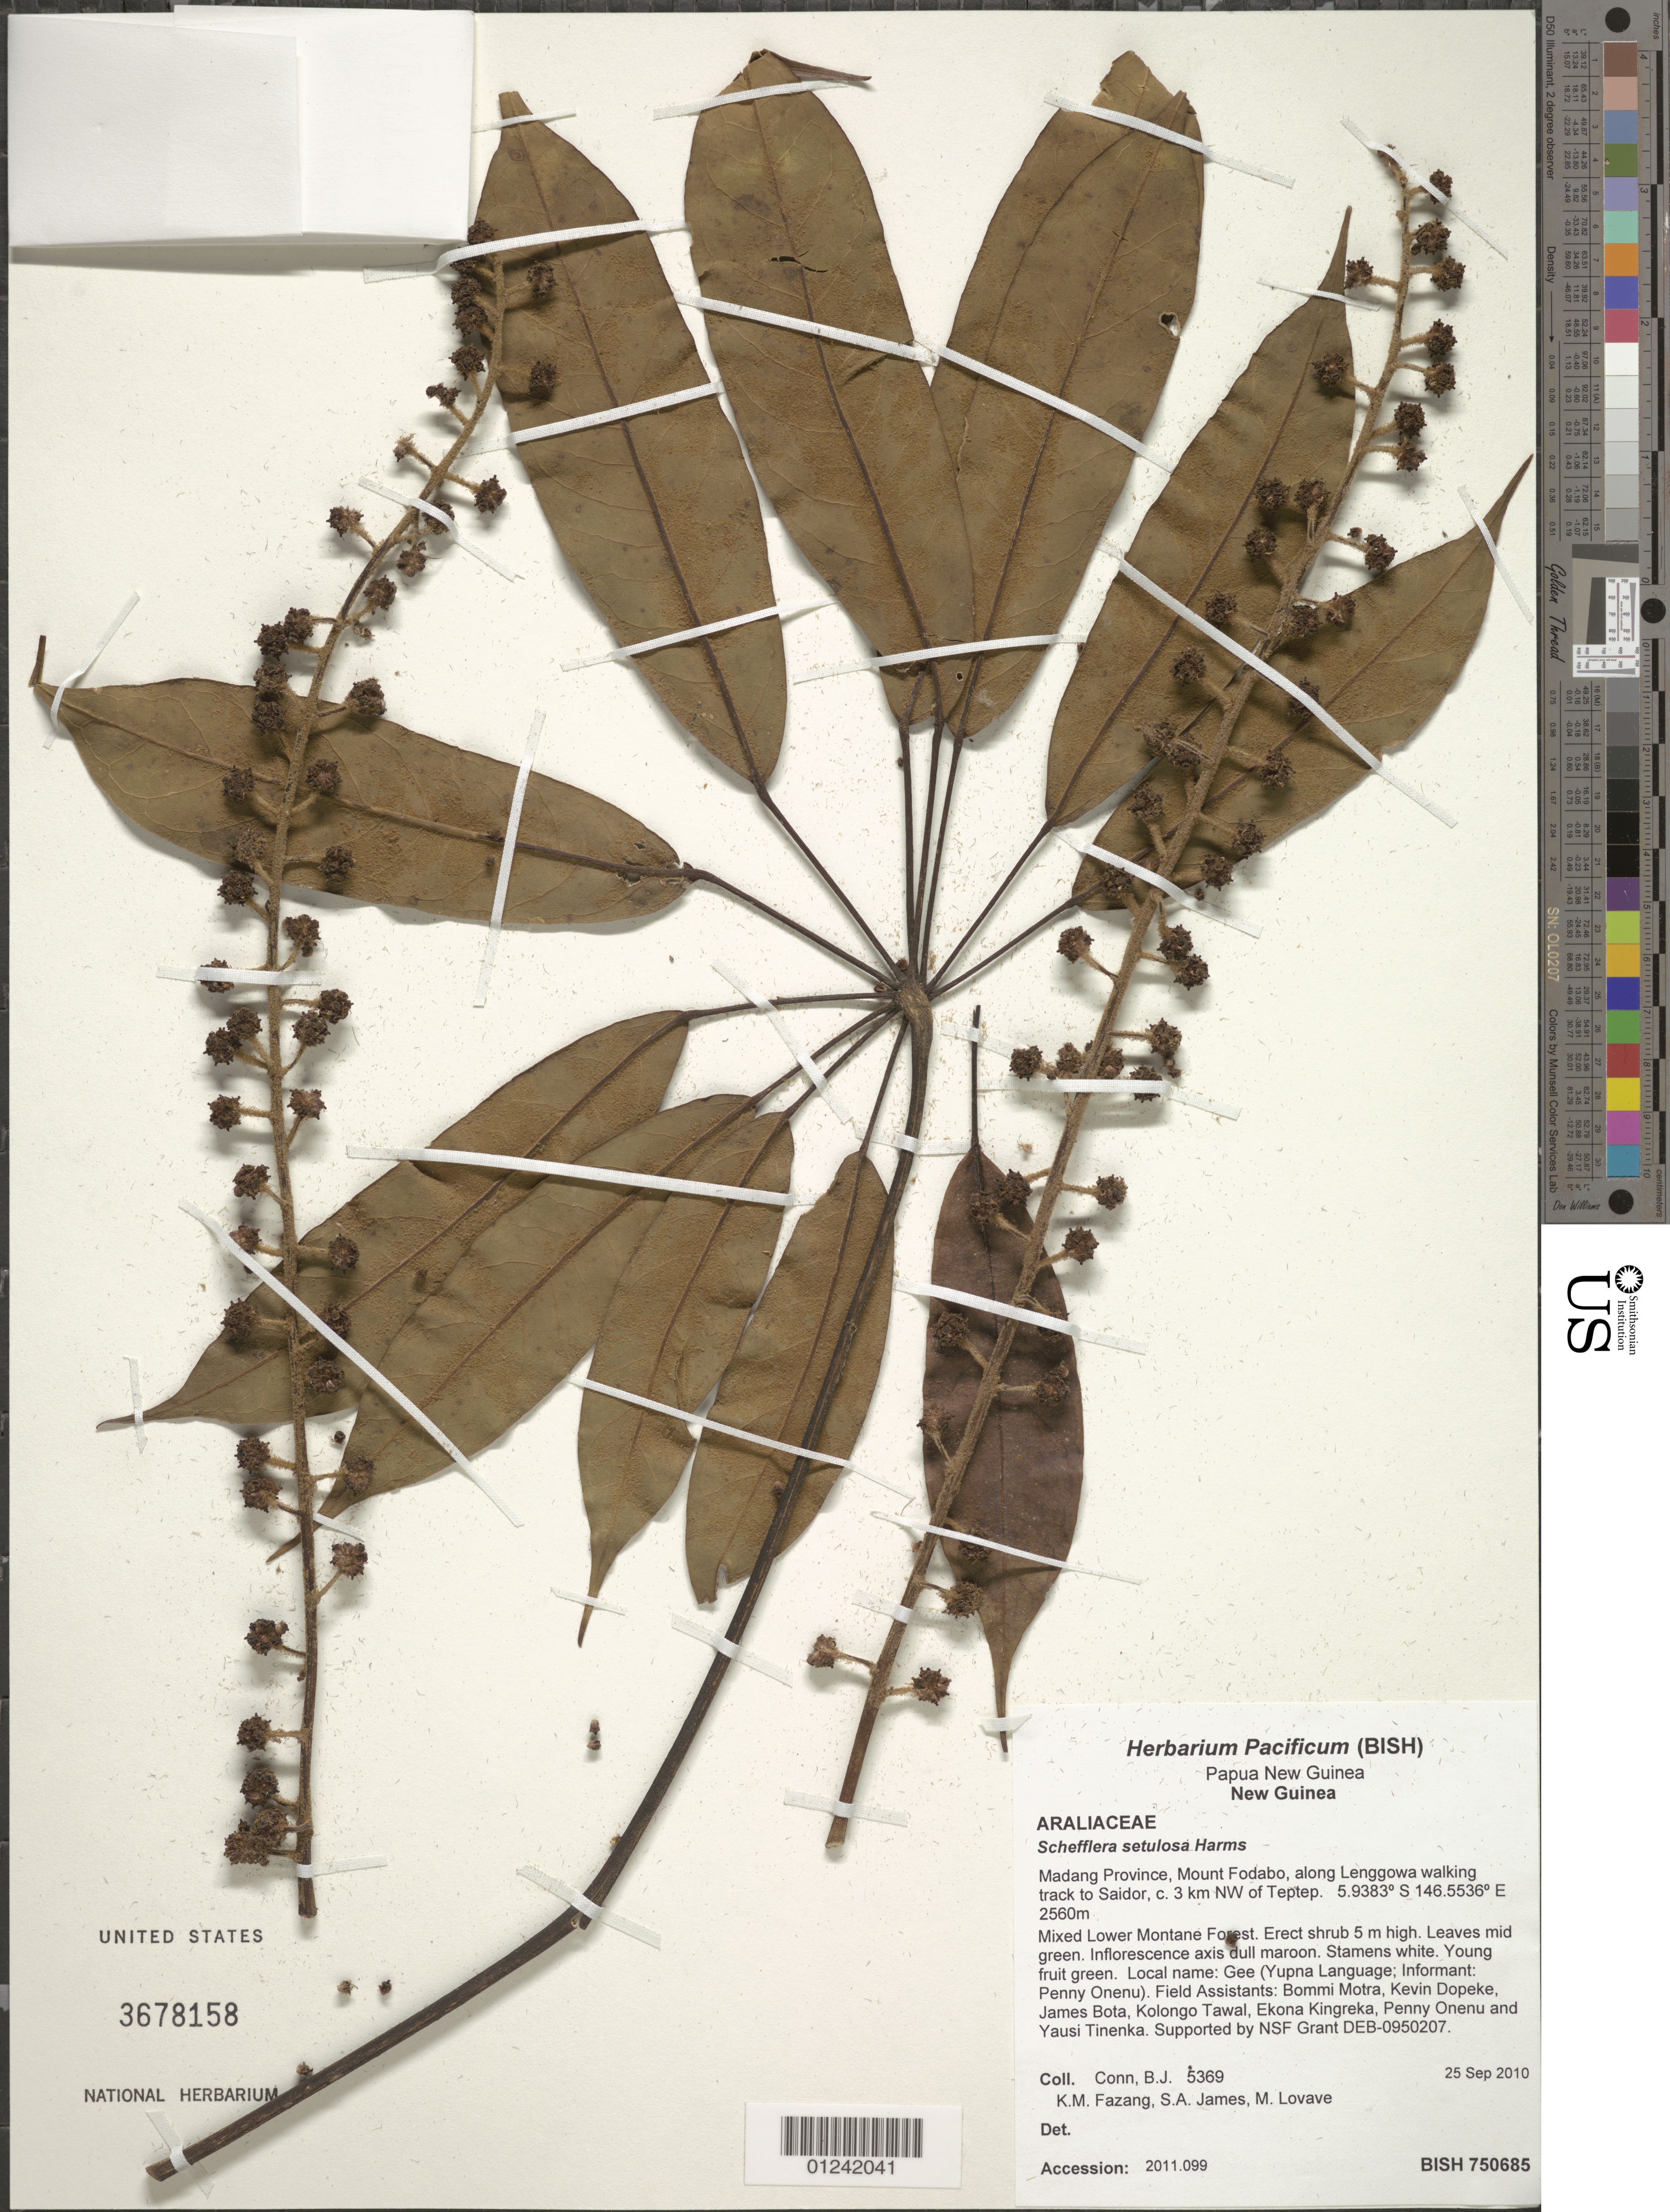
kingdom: Plantae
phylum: Tracheophyta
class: Magnoliopsida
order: Apiales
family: Araliaceae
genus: Heptapleurum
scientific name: Heptapleurum setulosum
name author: (Harms) G. M. Plunkett & Lowry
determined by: Wagner, W. L., (BOT), Smithsonian Institution - National Museum of Natural History (UNITED STATES)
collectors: B. Conn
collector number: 5369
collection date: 2010-09-25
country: Papua New Guinea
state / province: Madang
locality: Mount Fodabo, along Lenggowa walking track to Saidor, c. 3km NW of Teptep.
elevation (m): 2560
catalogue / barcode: US 3678158